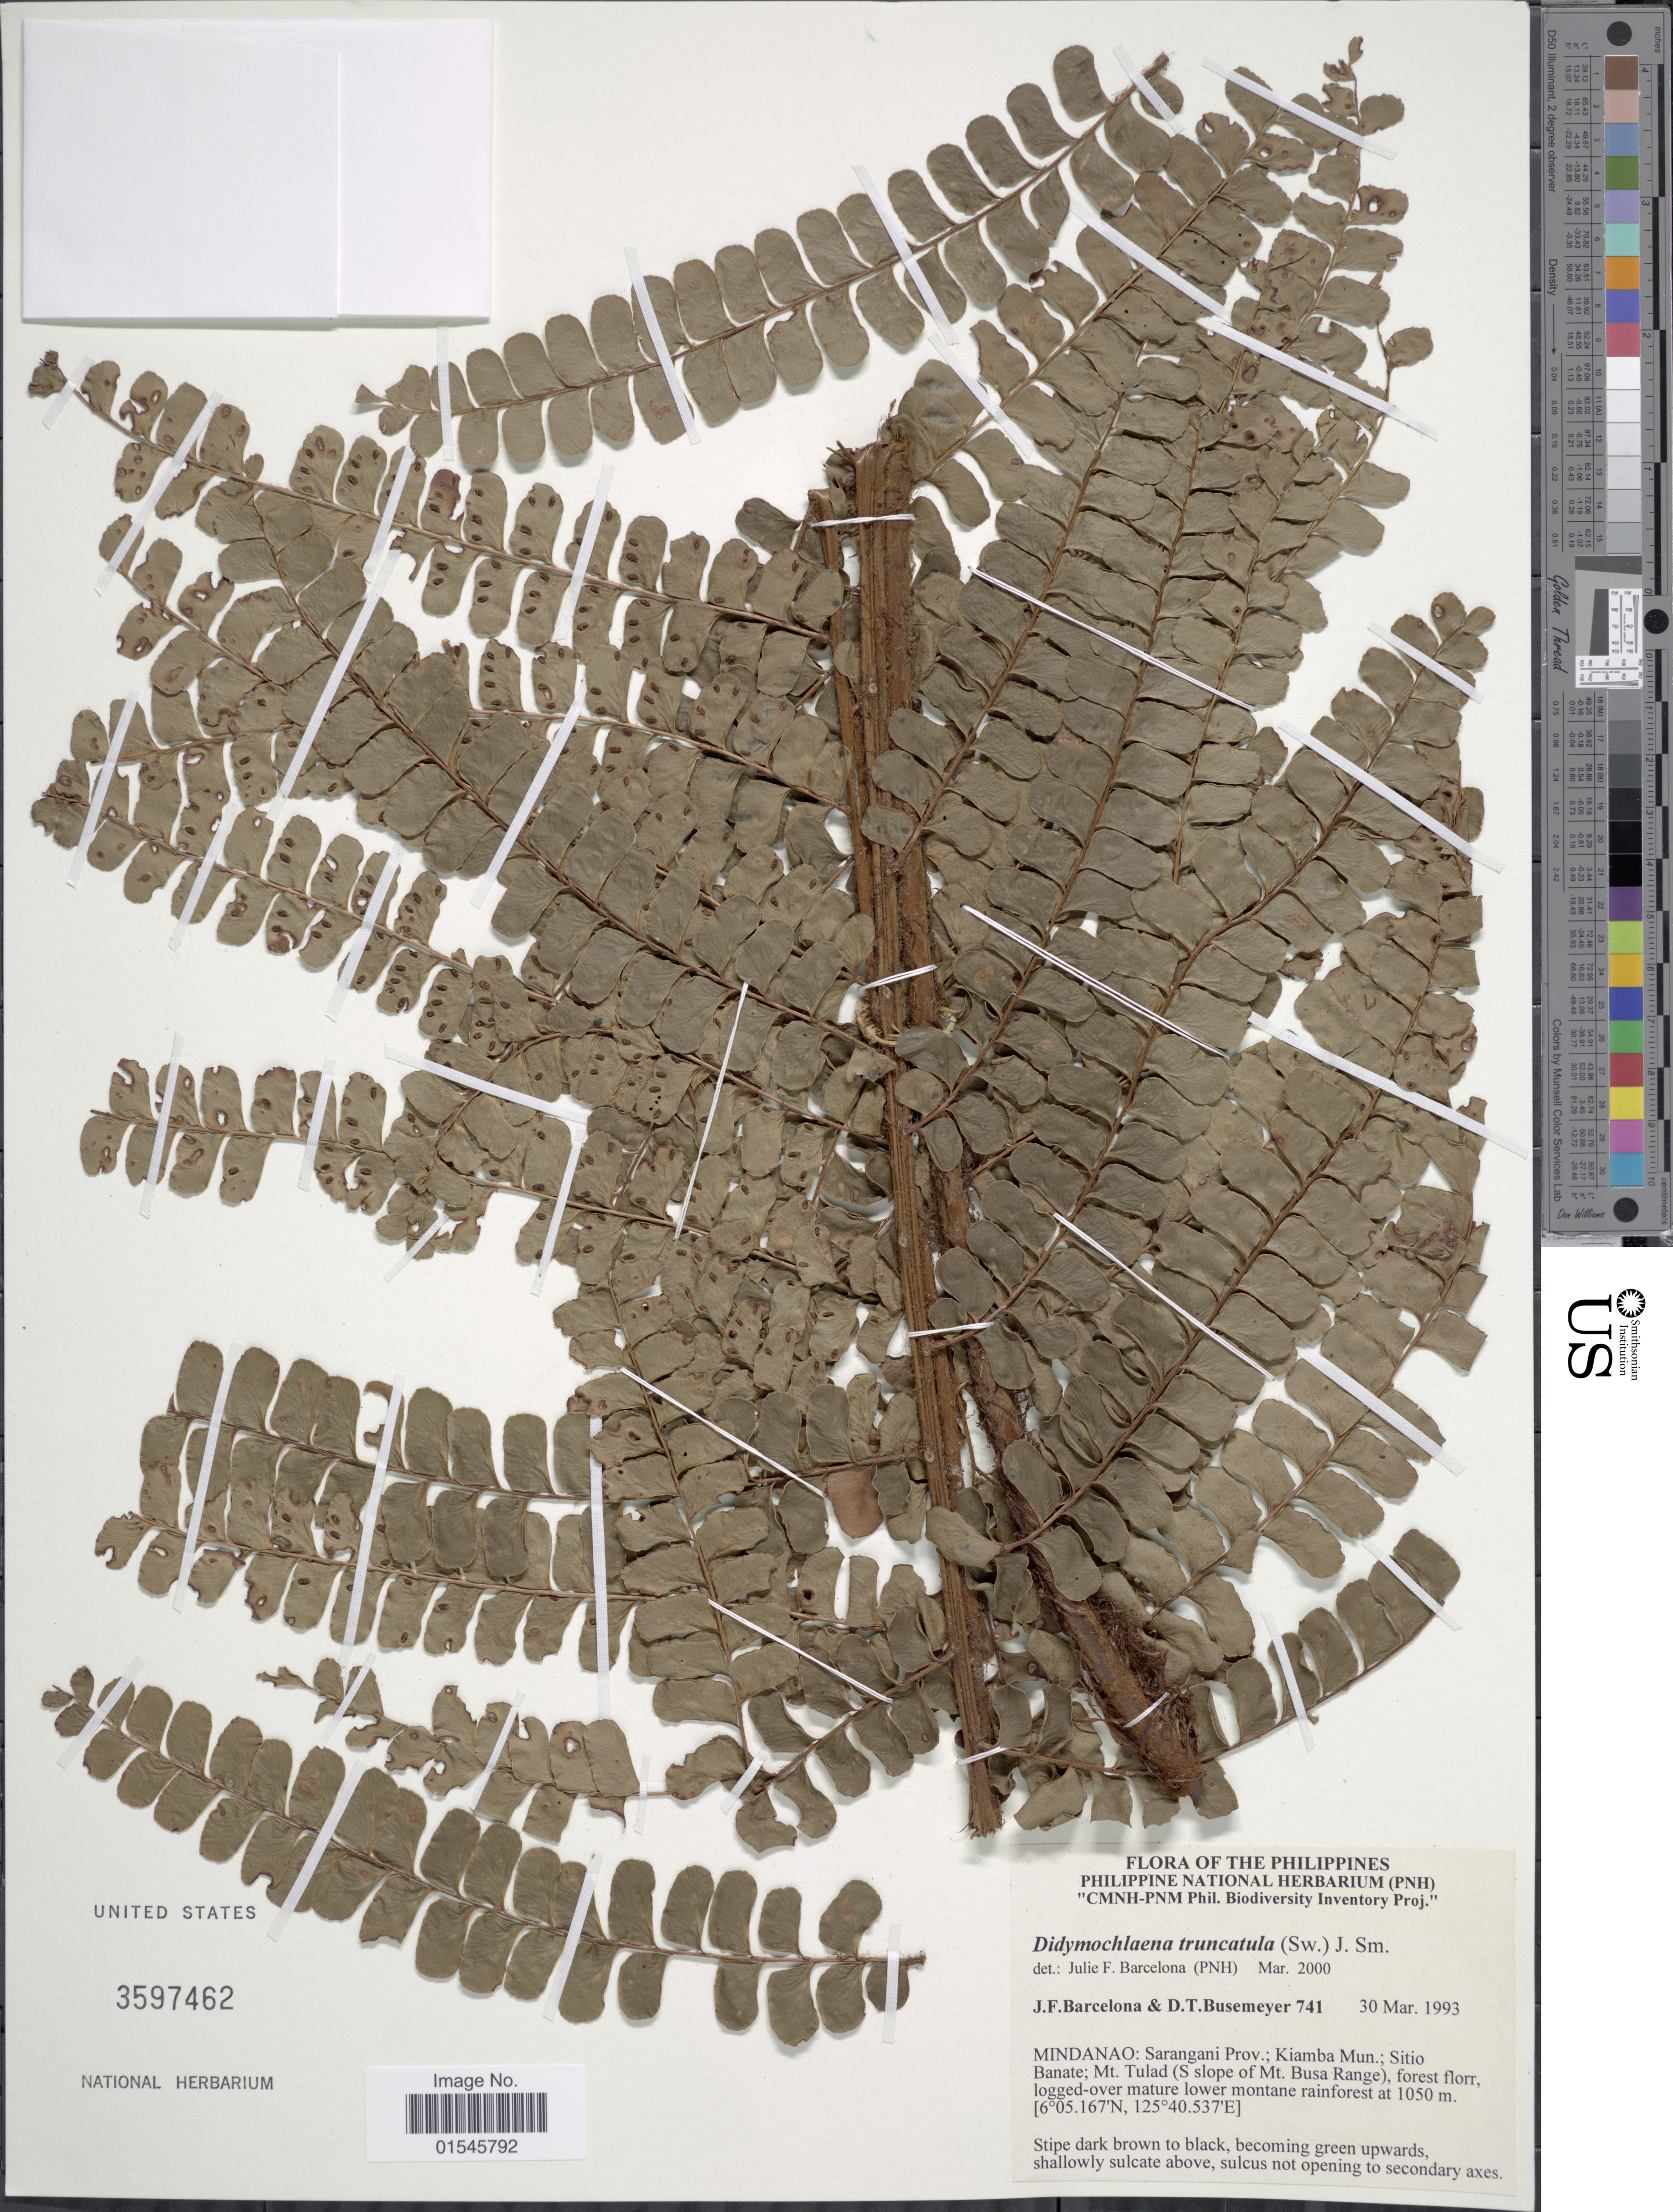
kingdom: Plantae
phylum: Tracheophyta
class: Polypodiopsida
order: Polypodiales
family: Didymochlaenaceae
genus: Didymochlaena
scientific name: Didymochlaena truncatula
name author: (Sw.) J. Sm.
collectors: J. F. Barcelona & D. Busemeyer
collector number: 741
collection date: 1993-03-30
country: Philippines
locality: Mindanao: Sarangani Prov.; Kiamba Mun.; Sitio Banate; Mt Tulad (S slope of Mt. Busa Range)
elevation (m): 1050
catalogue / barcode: US 3597462